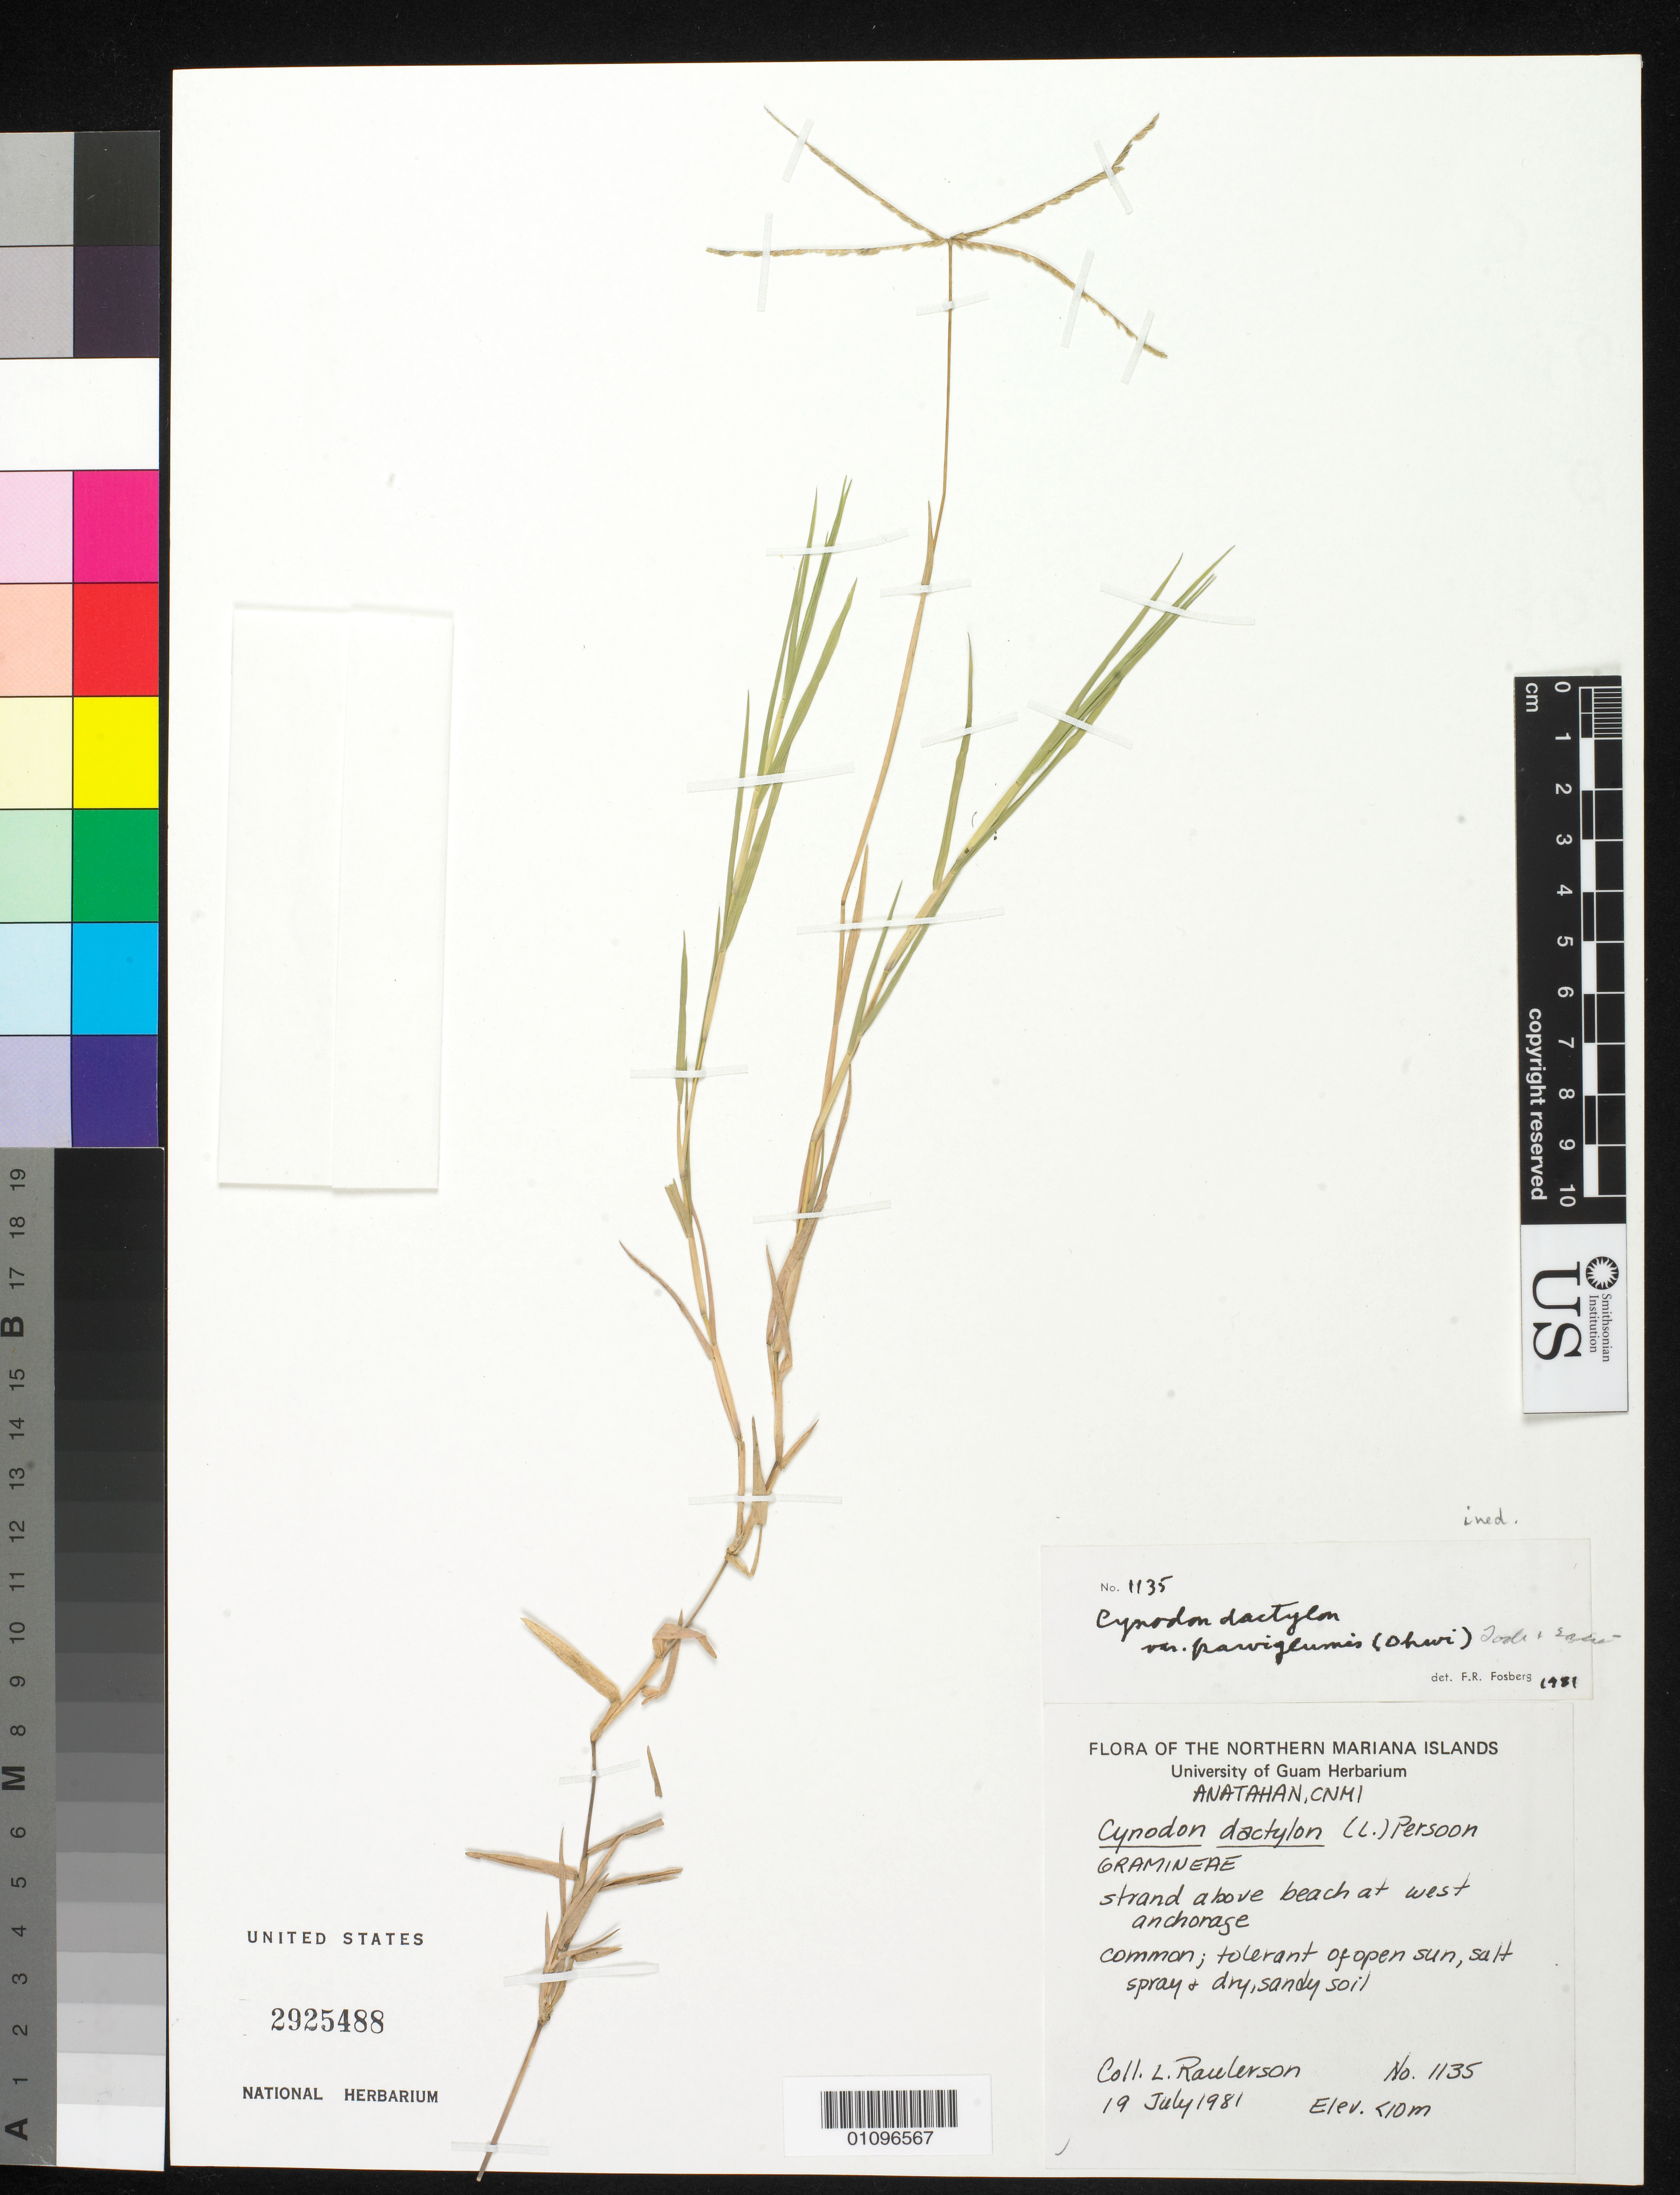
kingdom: Plantae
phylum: Tracheophyta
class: Liliopsida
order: Poales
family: Poaceae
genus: Cynodon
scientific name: Cynodon dactylon var. parviglumis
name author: (L.) Pers.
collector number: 1135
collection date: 1981-07-19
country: Guam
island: Guam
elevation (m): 10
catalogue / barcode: US 2925488